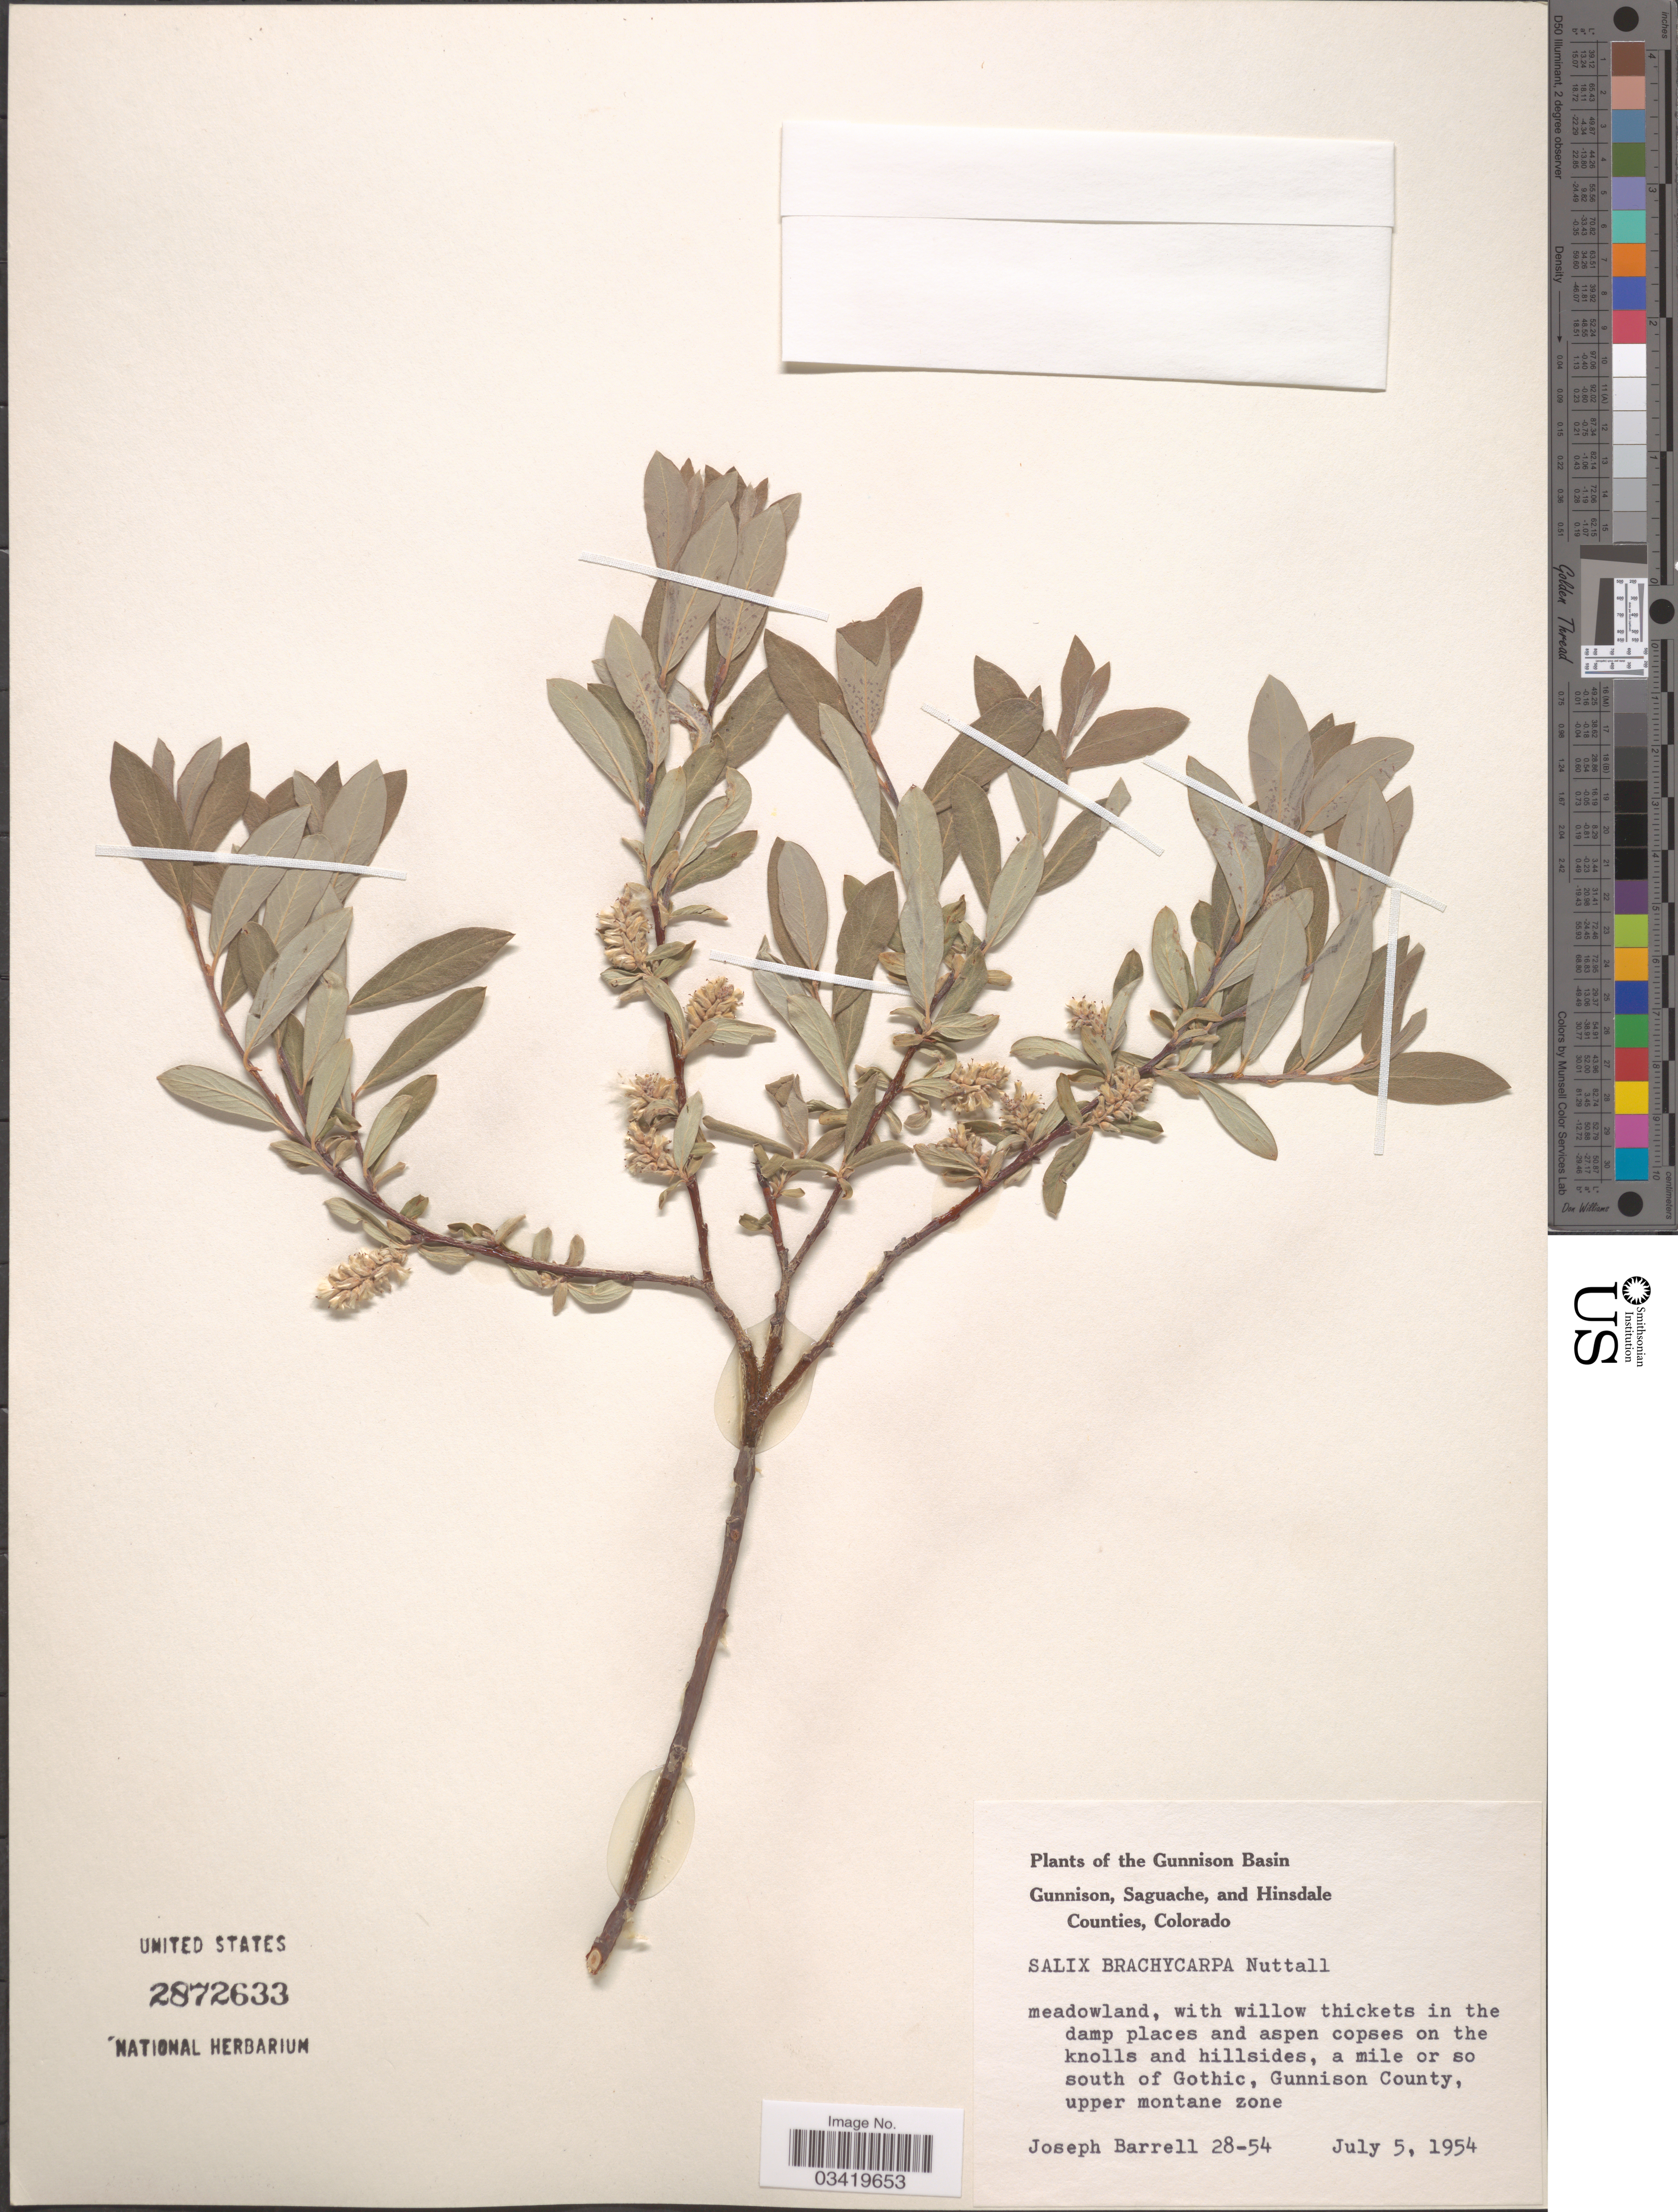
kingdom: Plantae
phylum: Tracheophyta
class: Magnoliopsida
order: Malpighiales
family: Salicaceae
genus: Salix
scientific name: Salix brachycarpa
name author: Nutt.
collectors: J. Barrell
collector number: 28-54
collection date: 1954-07-05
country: United States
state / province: Colorado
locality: The Gunnison Basin. Meadowland, with willow thickets in the damp places and aspen cospes on the knolls and hillsides, a mile or so south of Gothic, Gunnison County, upper montane zone.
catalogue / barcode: US 2872633